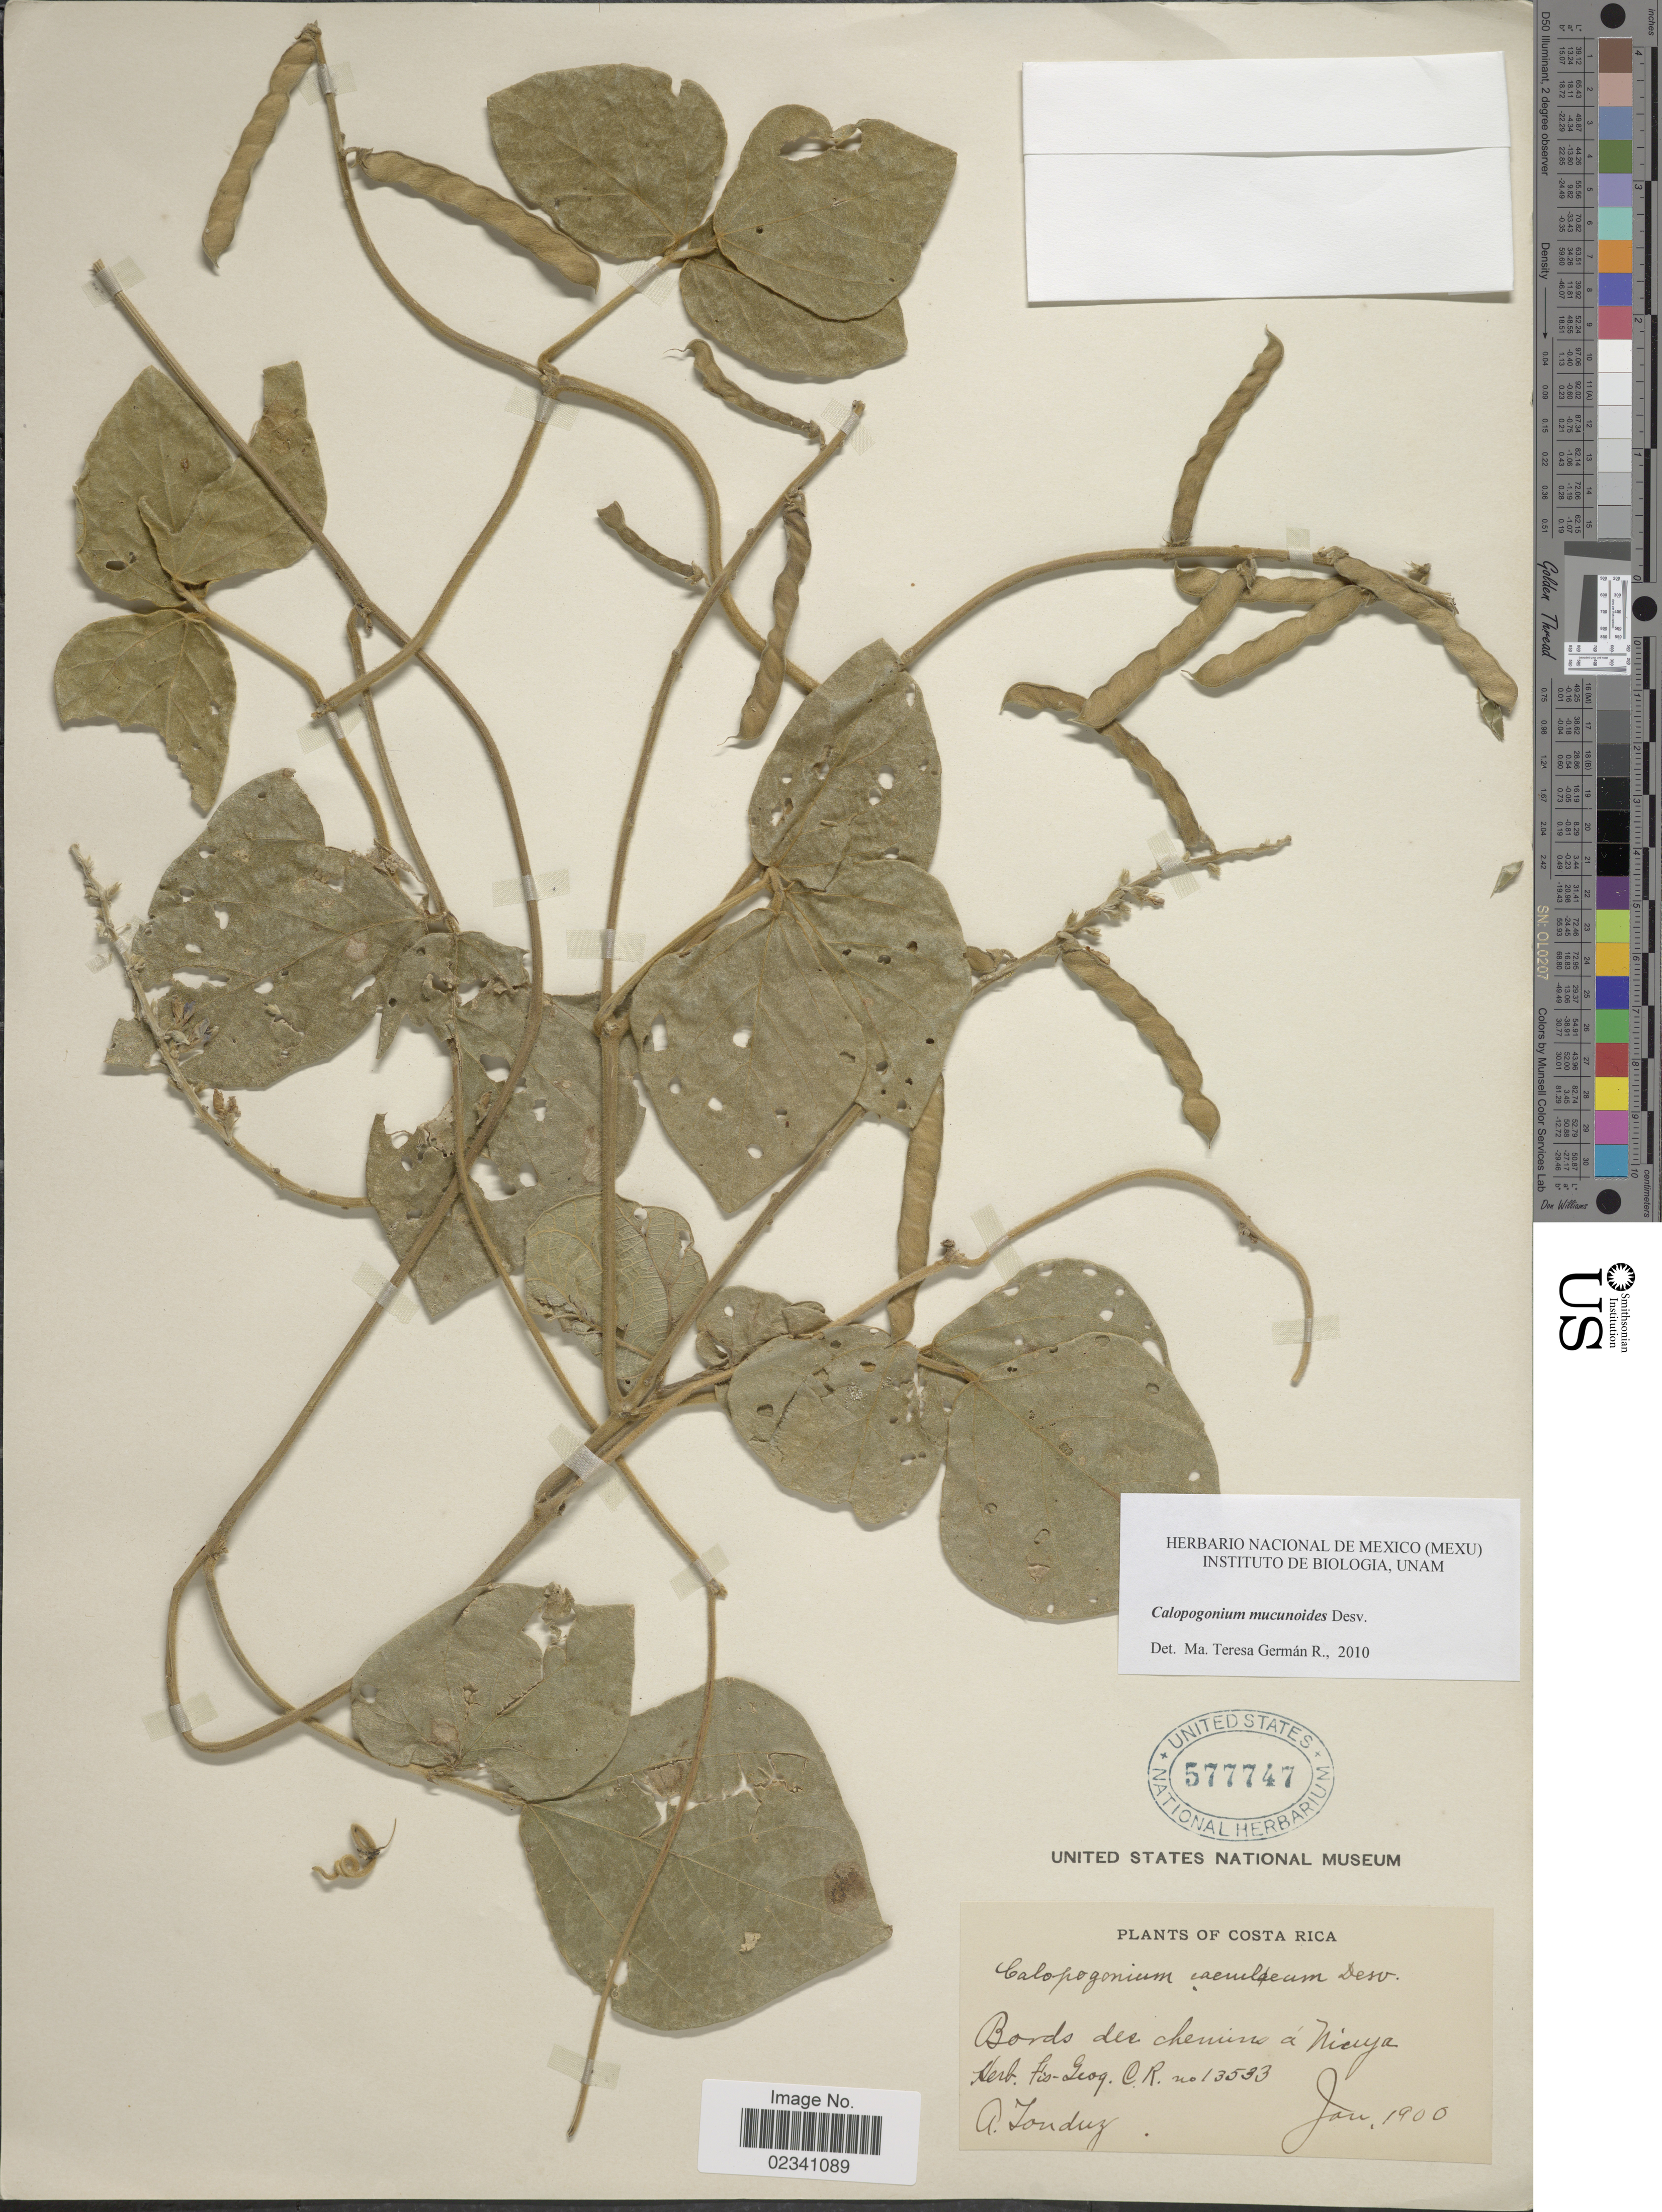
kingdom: Plantae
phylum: Tracheophyta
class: Magnoliopsida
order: Fabales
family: Fabaceae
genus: Calopogonium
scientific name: Calopogonium mucunoides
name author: Desv.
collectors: A. Tonduz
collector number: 13533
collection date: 1900-01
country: Costa Rica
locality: Bords des chemins a Nicoya.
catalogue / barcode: US 577747